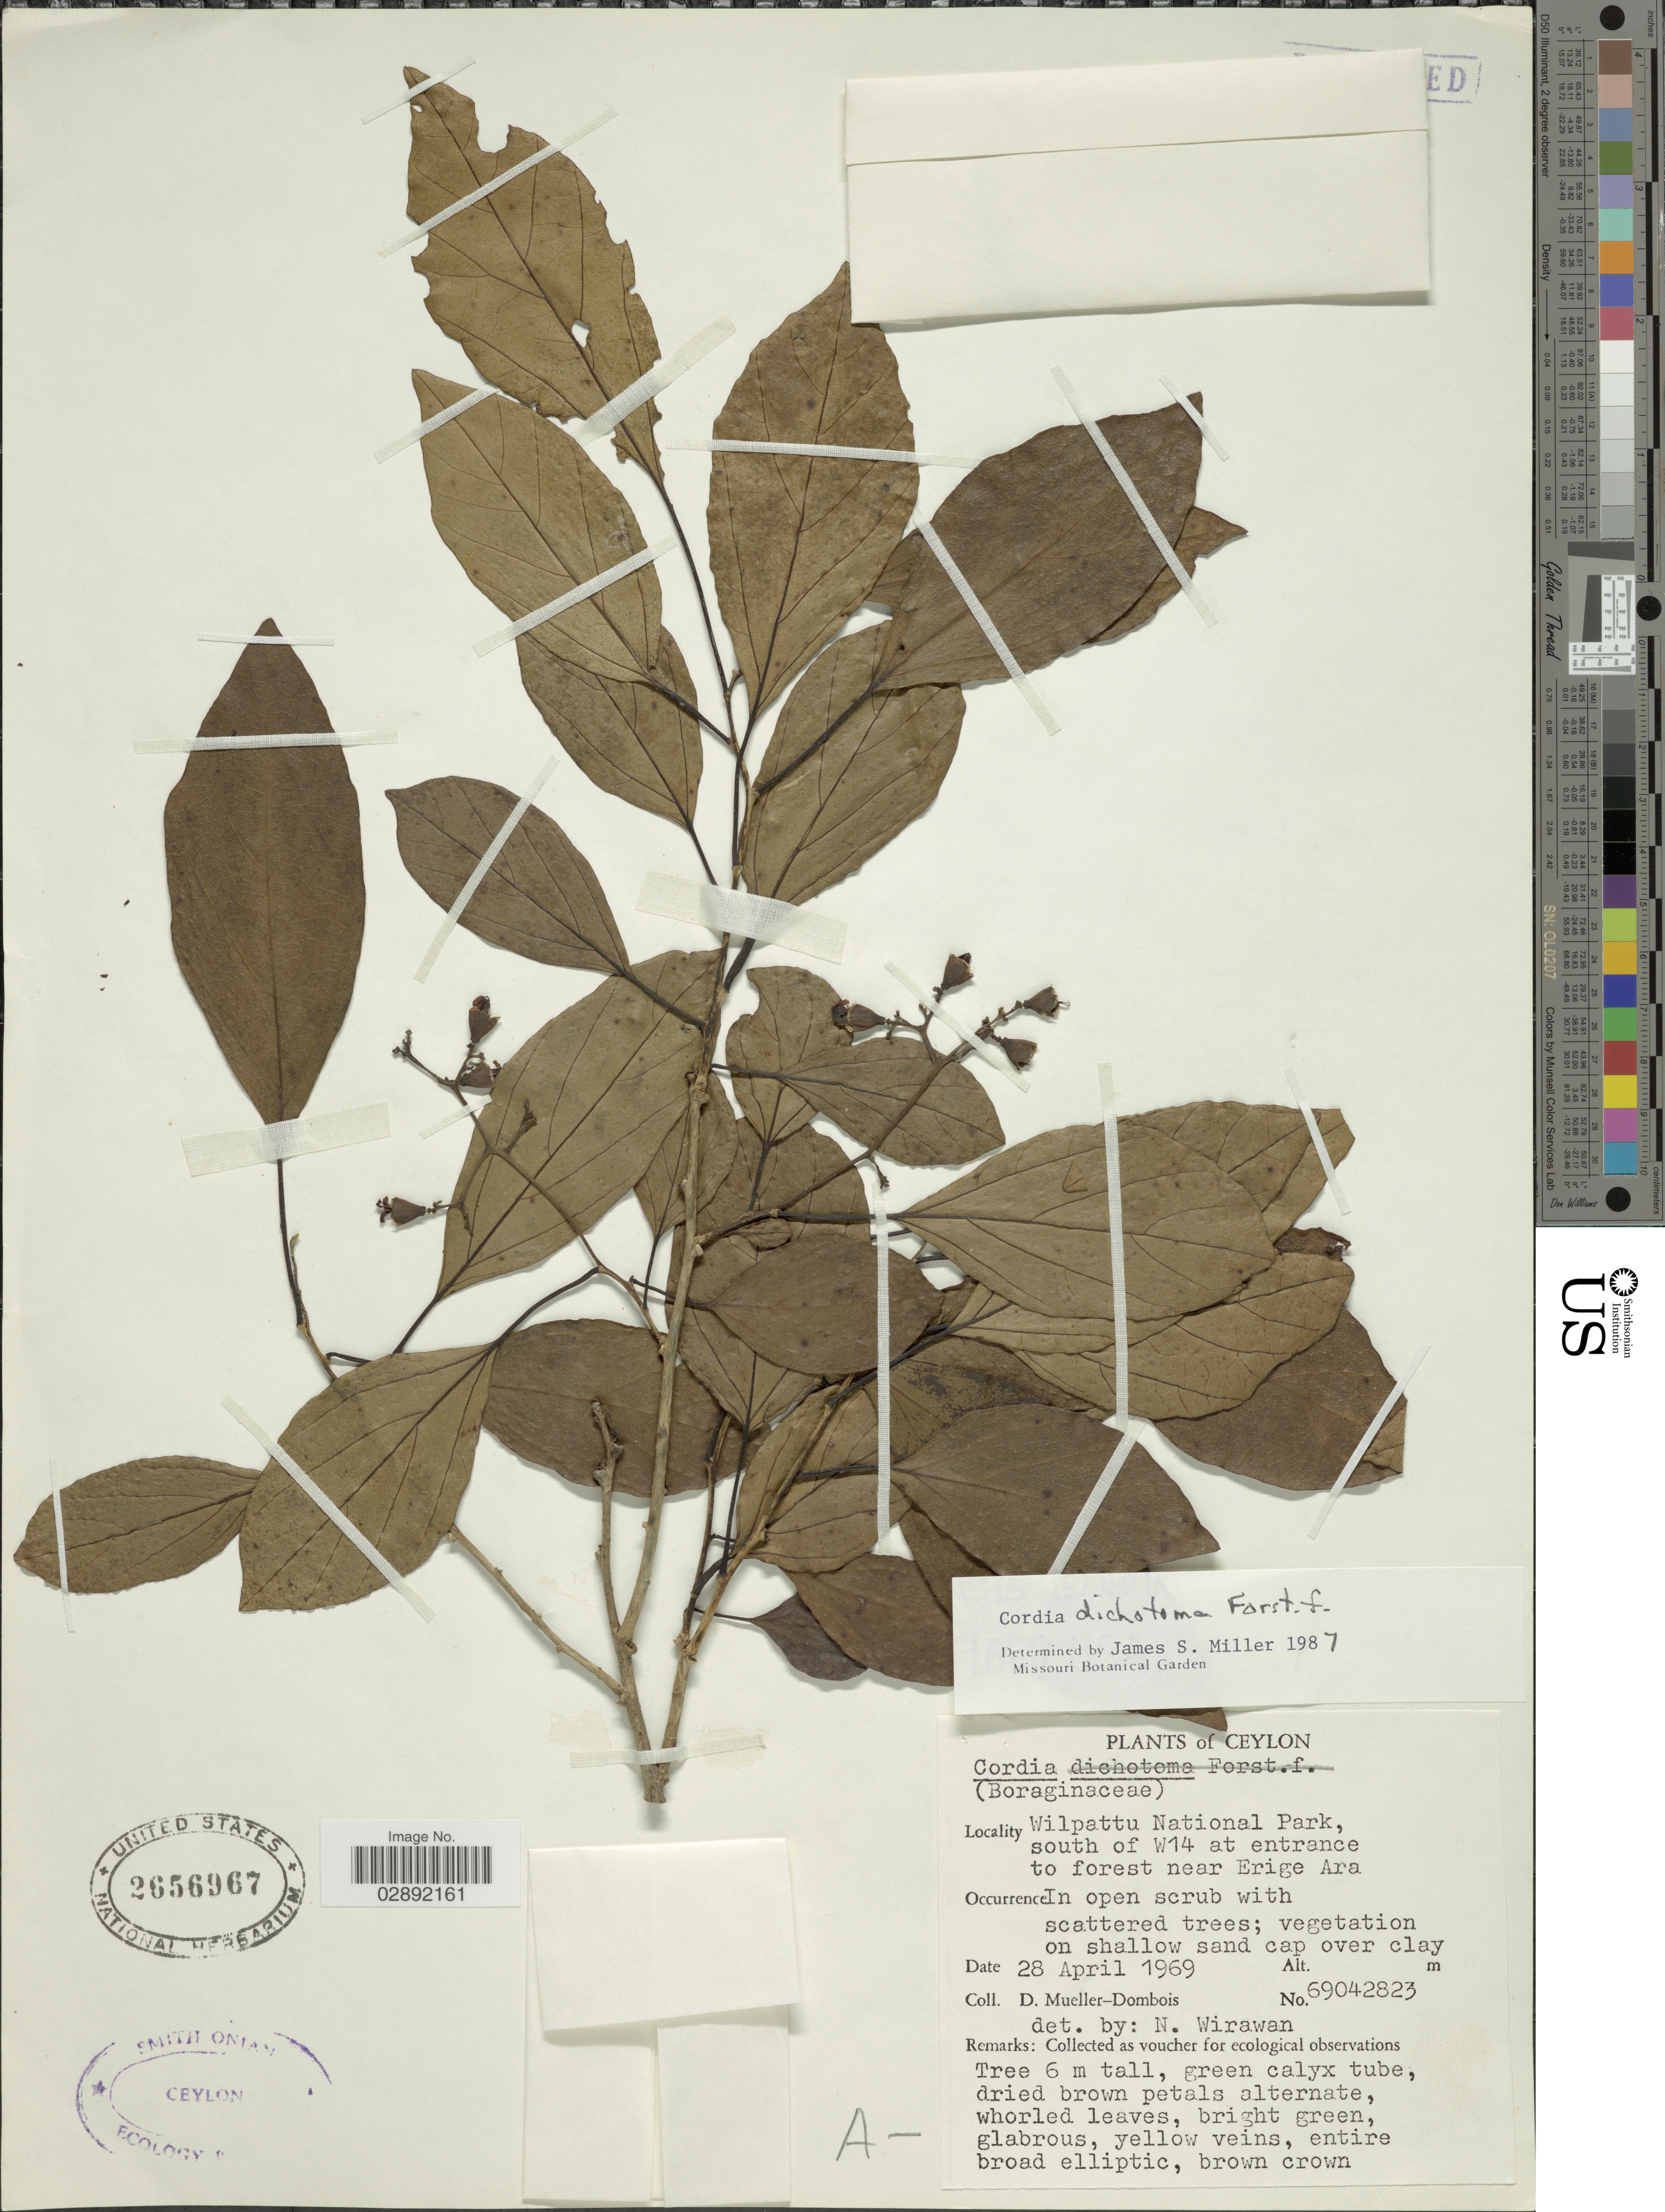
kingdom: Plantae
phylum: Tracheophyta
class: Magnoliopsida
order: Boraginales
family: Cordiaceae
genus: Cordia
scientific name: Cordia dichotoma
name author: G. Forst.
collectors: D. Mueller-Dombois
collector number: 69042823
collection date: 1969-04-28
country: Sri Lanka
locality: Ceylon. Wilpattu National Park, south of W14 at entrance to forest near Erige Ara.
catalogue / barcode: US 2656967